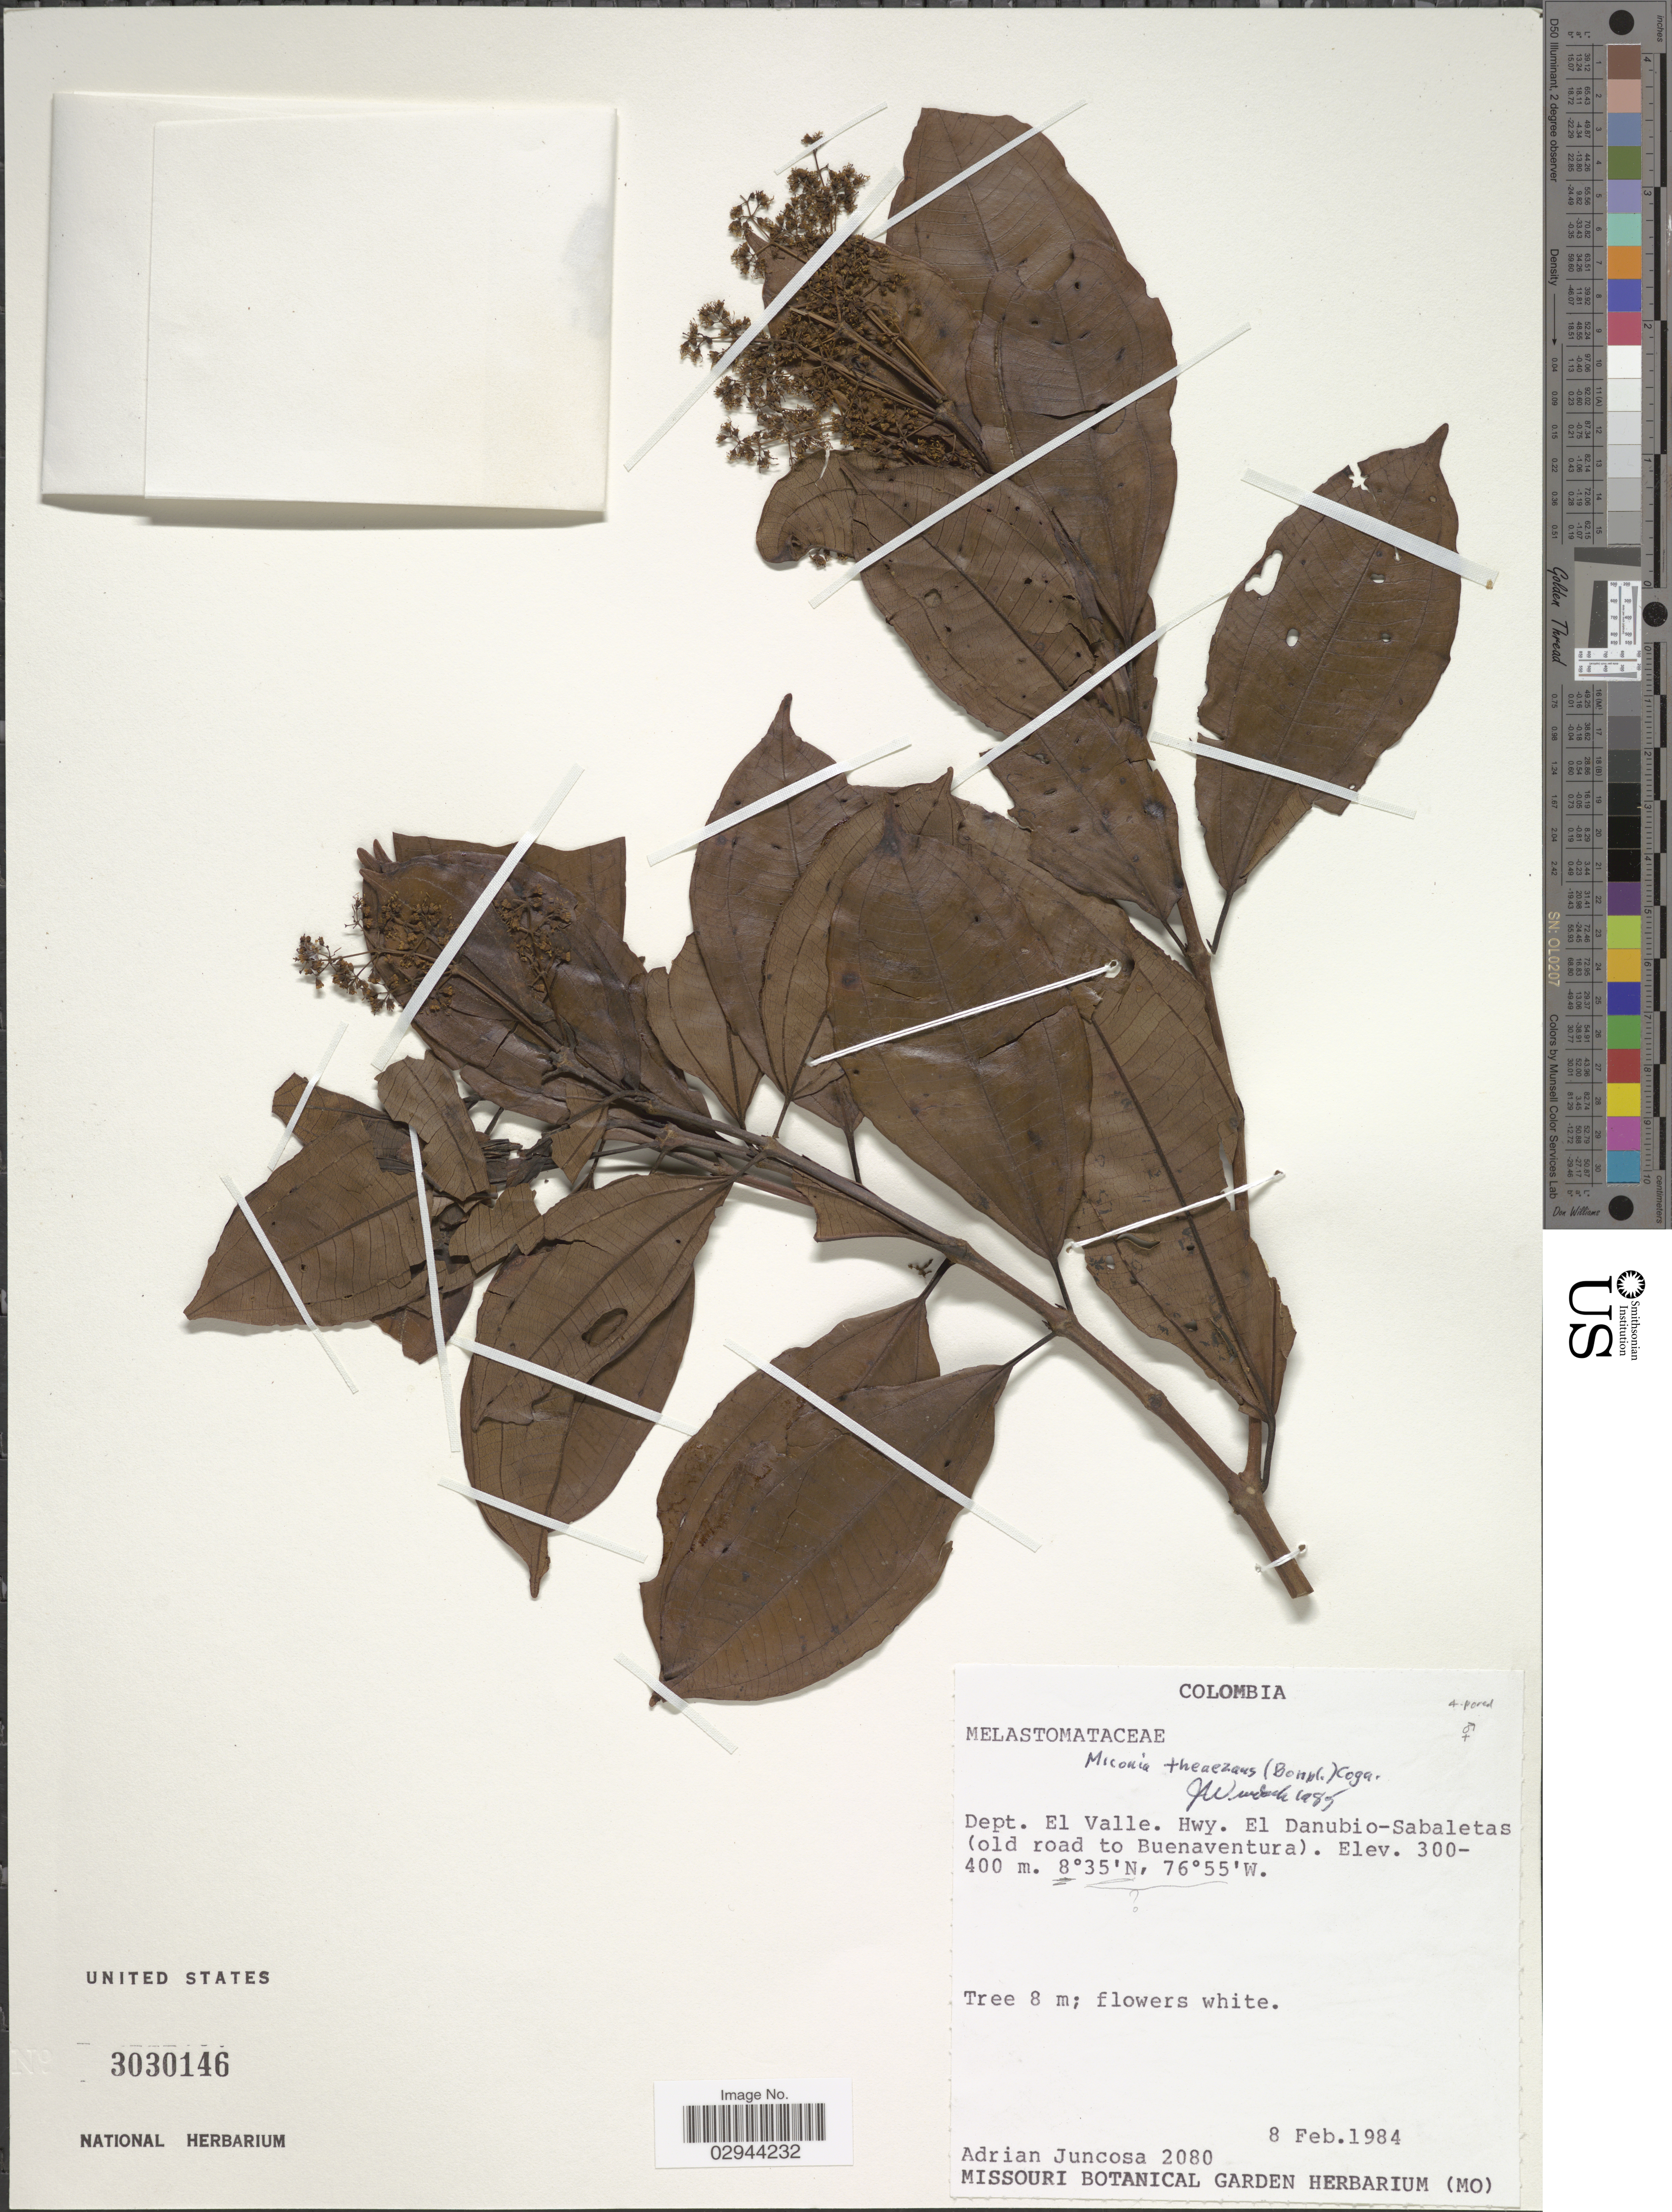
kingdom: Plantae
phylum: Tracheophyta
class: Magnoliopsida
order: Myrtales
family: Melastomataceae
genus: Miconia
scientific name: Miconia theizans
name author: (Bonpl.) Cogn.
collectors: A. Juncosa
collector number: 2080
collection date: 1984-02-08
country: Colombia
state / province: Valle del Cauca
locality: Dept. El Valle, Hwy. El Danubio-Sabaletas (old road to Buenaventura).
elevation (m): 300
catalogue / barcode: US 3030146